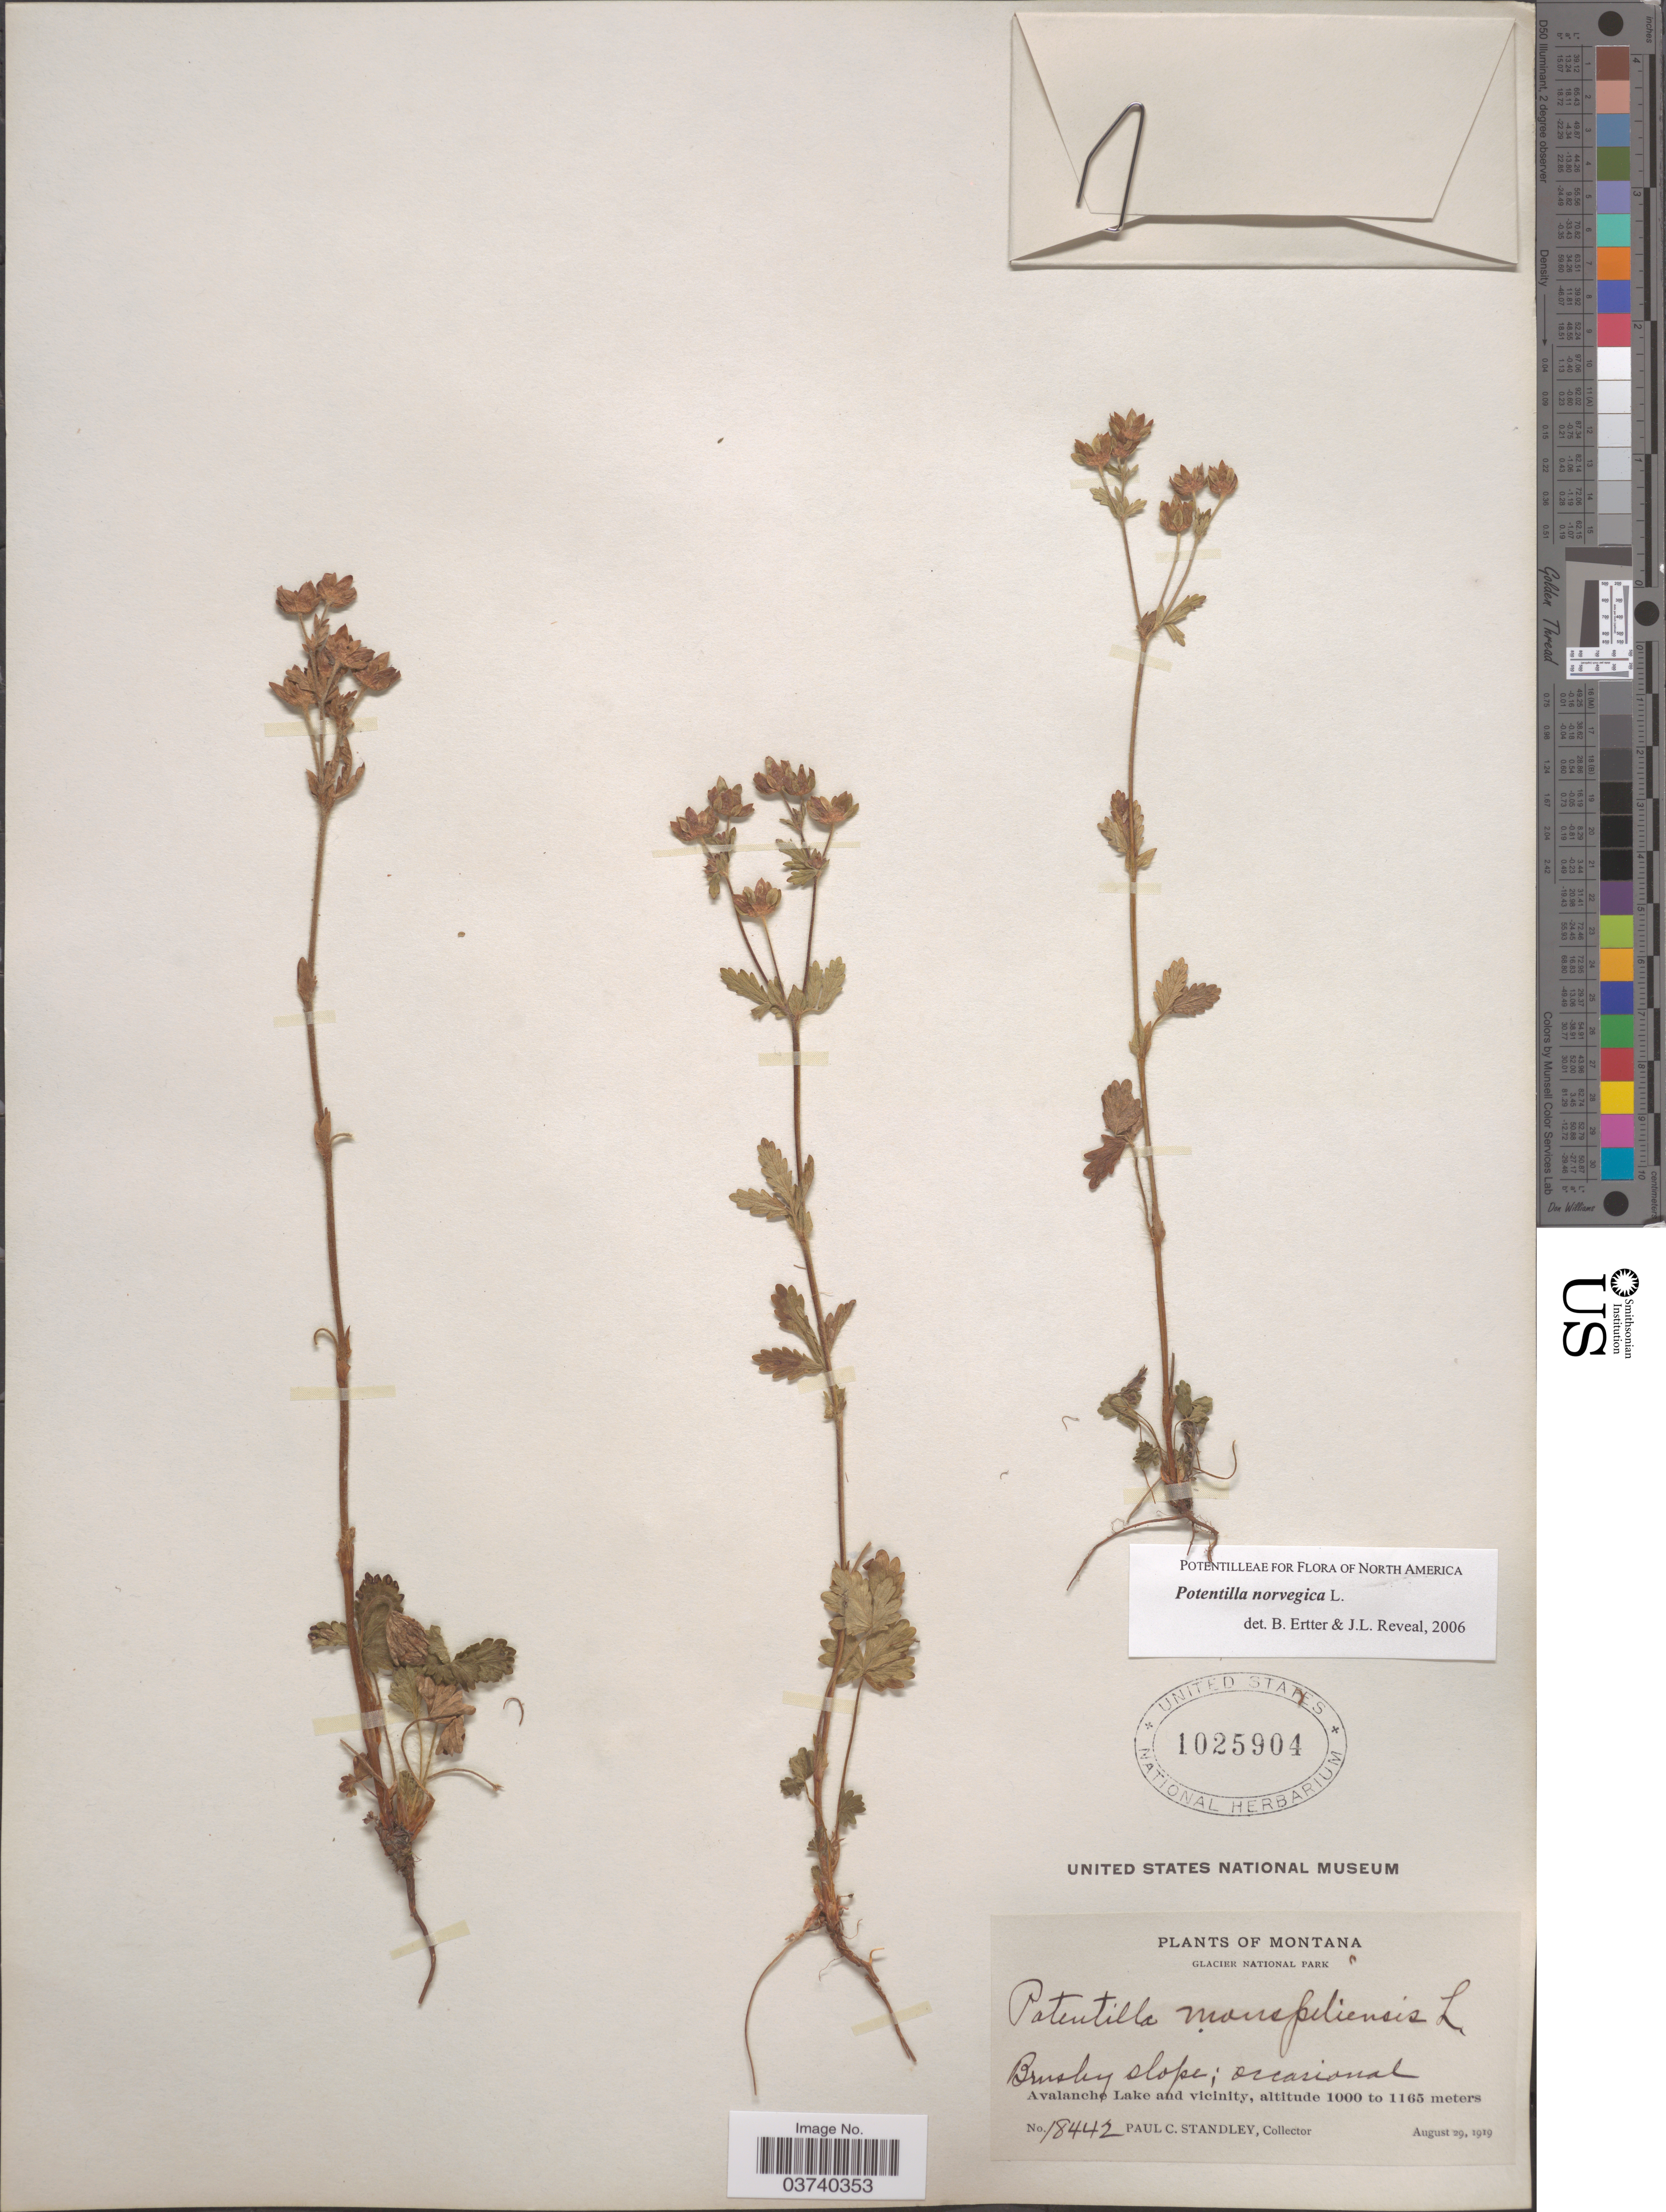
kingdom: Plantae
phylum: Tracheophyta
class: Magnoliopsida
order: Rosales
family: Rosaceae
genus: Potentilla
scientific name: Potentilla norvegica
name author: L.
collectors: P. C. Standley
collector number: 18442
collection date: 1919-08-29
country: United States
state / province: Montana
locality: Glacier National Park. Avalanche Lake and vicinity.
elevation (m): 1000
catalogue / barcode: US 1025904